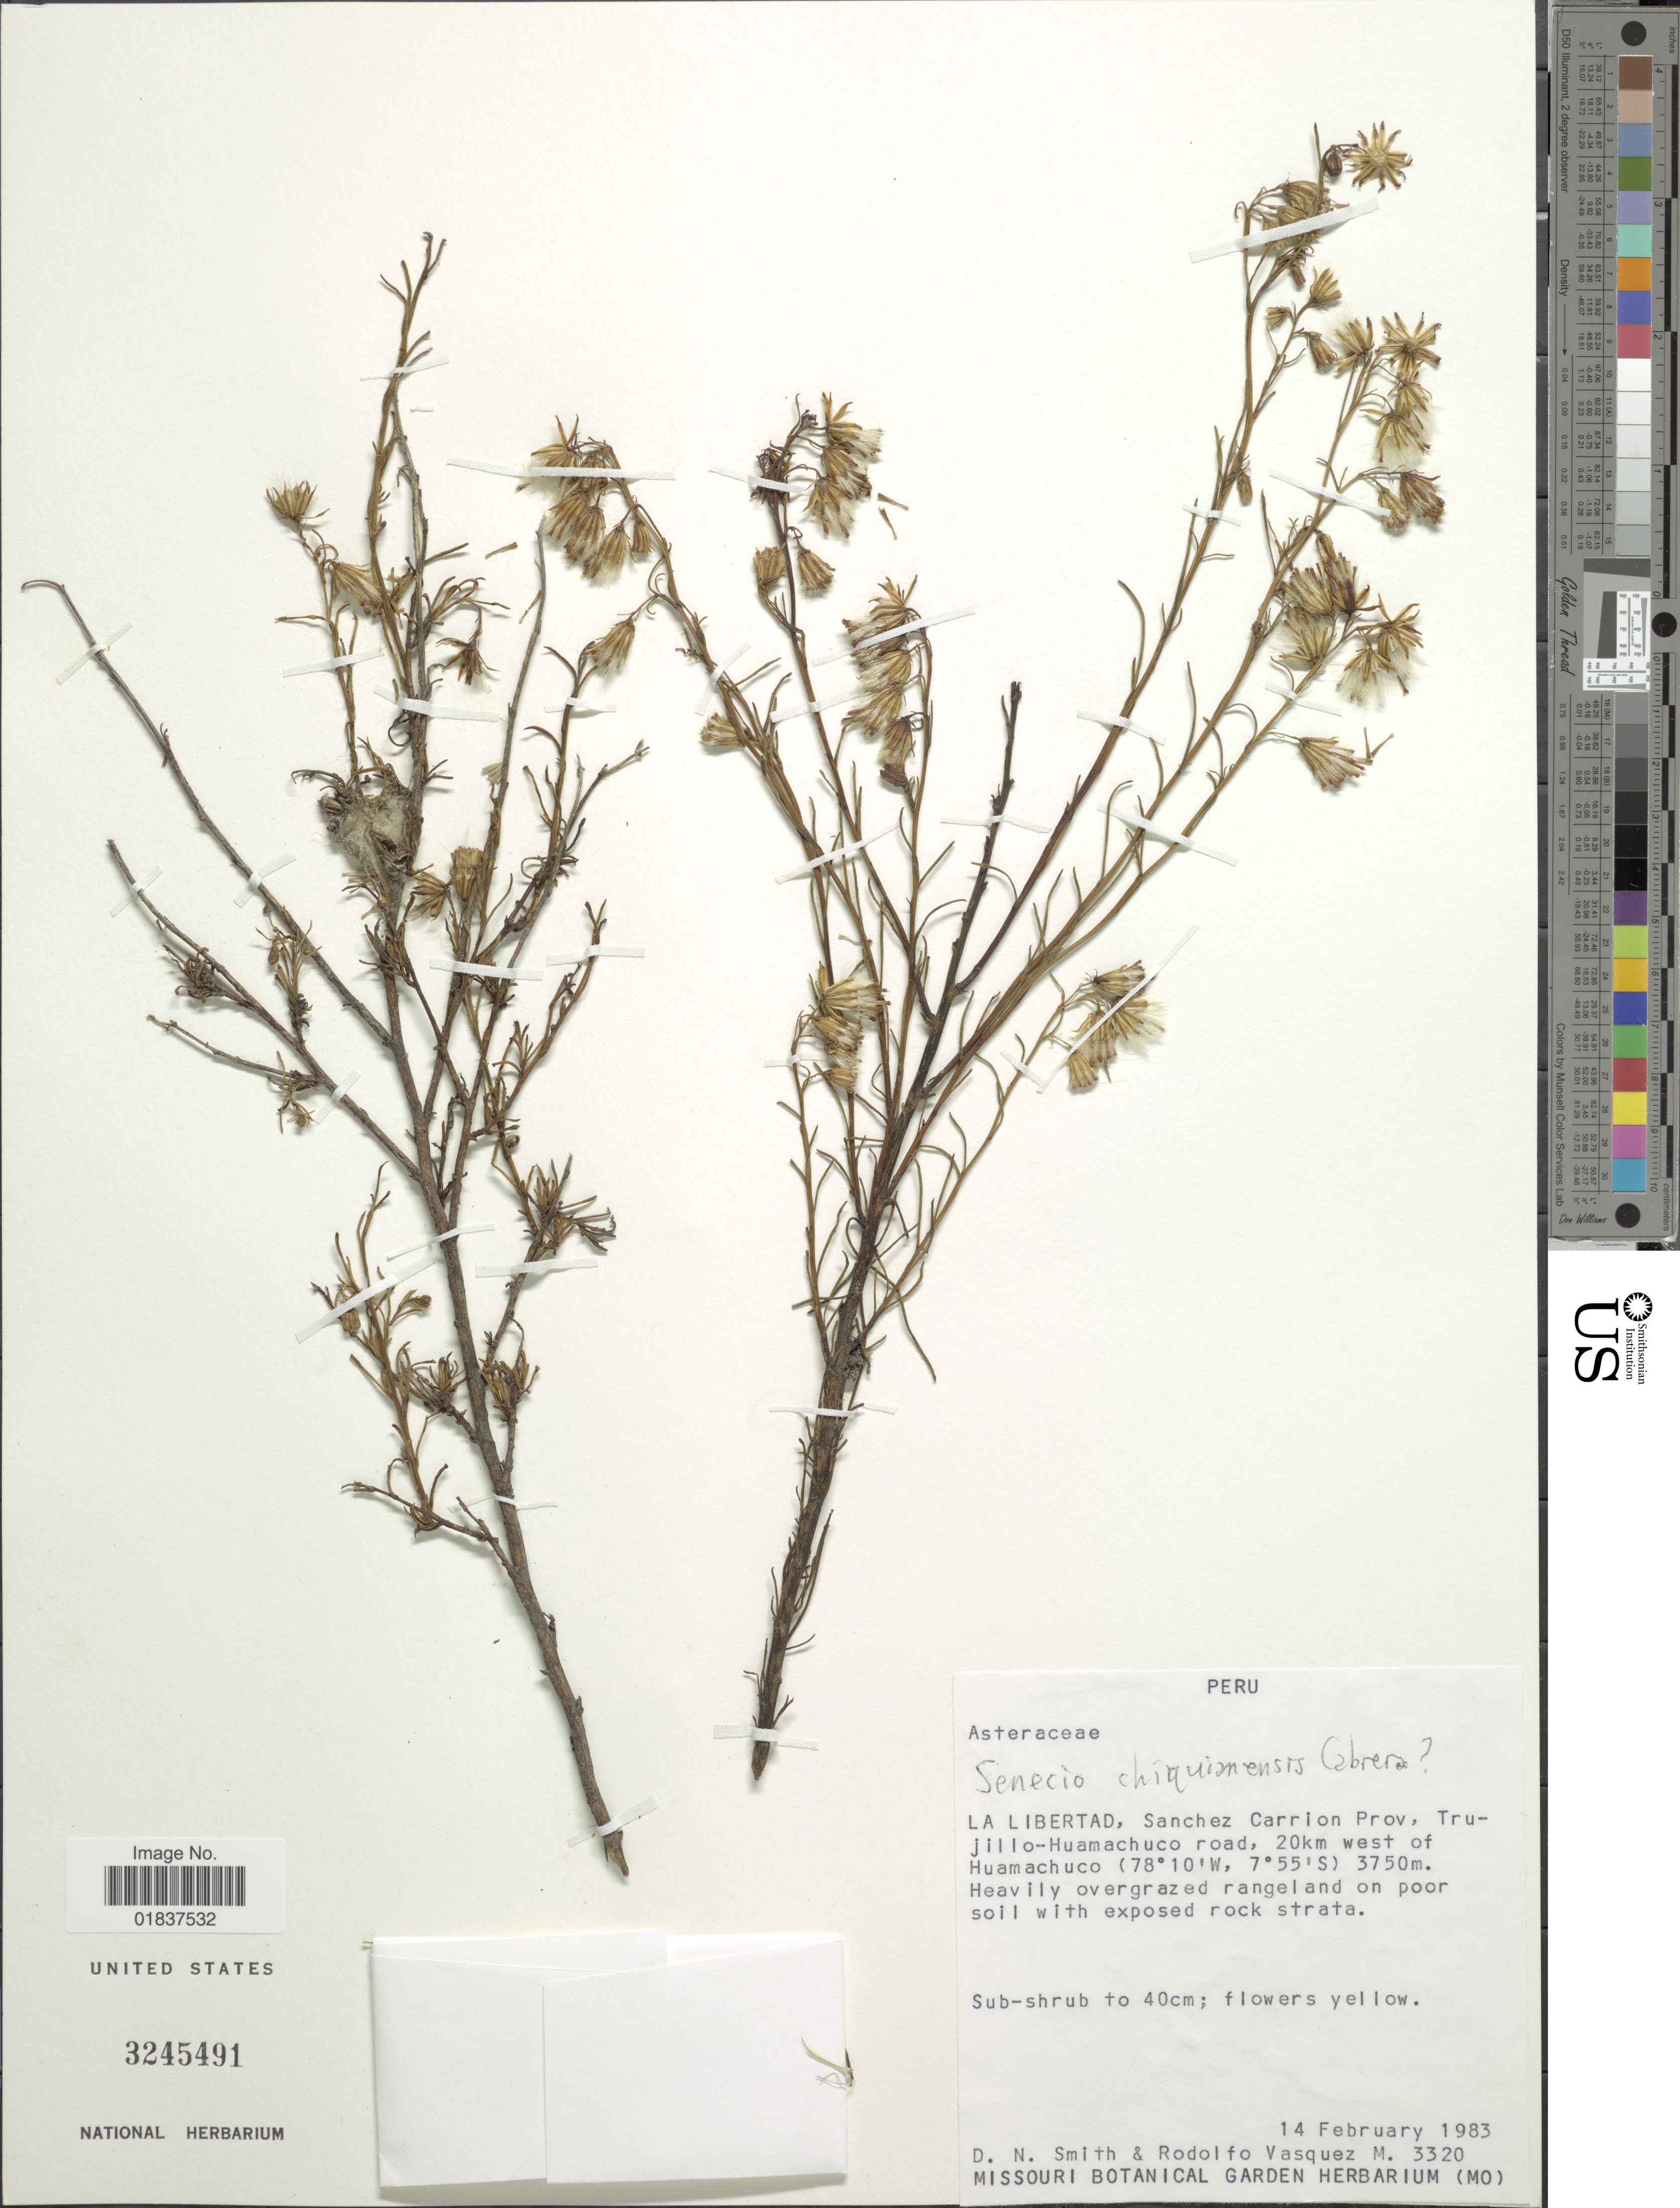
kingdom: Plantae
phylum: Tracheophyta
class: Magnoliopsida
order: Asterales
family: Asteraceae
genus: Senecio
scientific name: Senecio chiquianensis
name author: Cabrera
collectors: D. Smith & R. Vásquez M.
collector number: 3320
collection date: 1983-02-14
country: Peru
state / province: La Libertad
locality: La Liberta, Sanchez Carrion Prov, Trujillo-Huamachuco road, 20km west of Huamachuco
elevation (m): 3750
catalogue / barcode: US 3245491